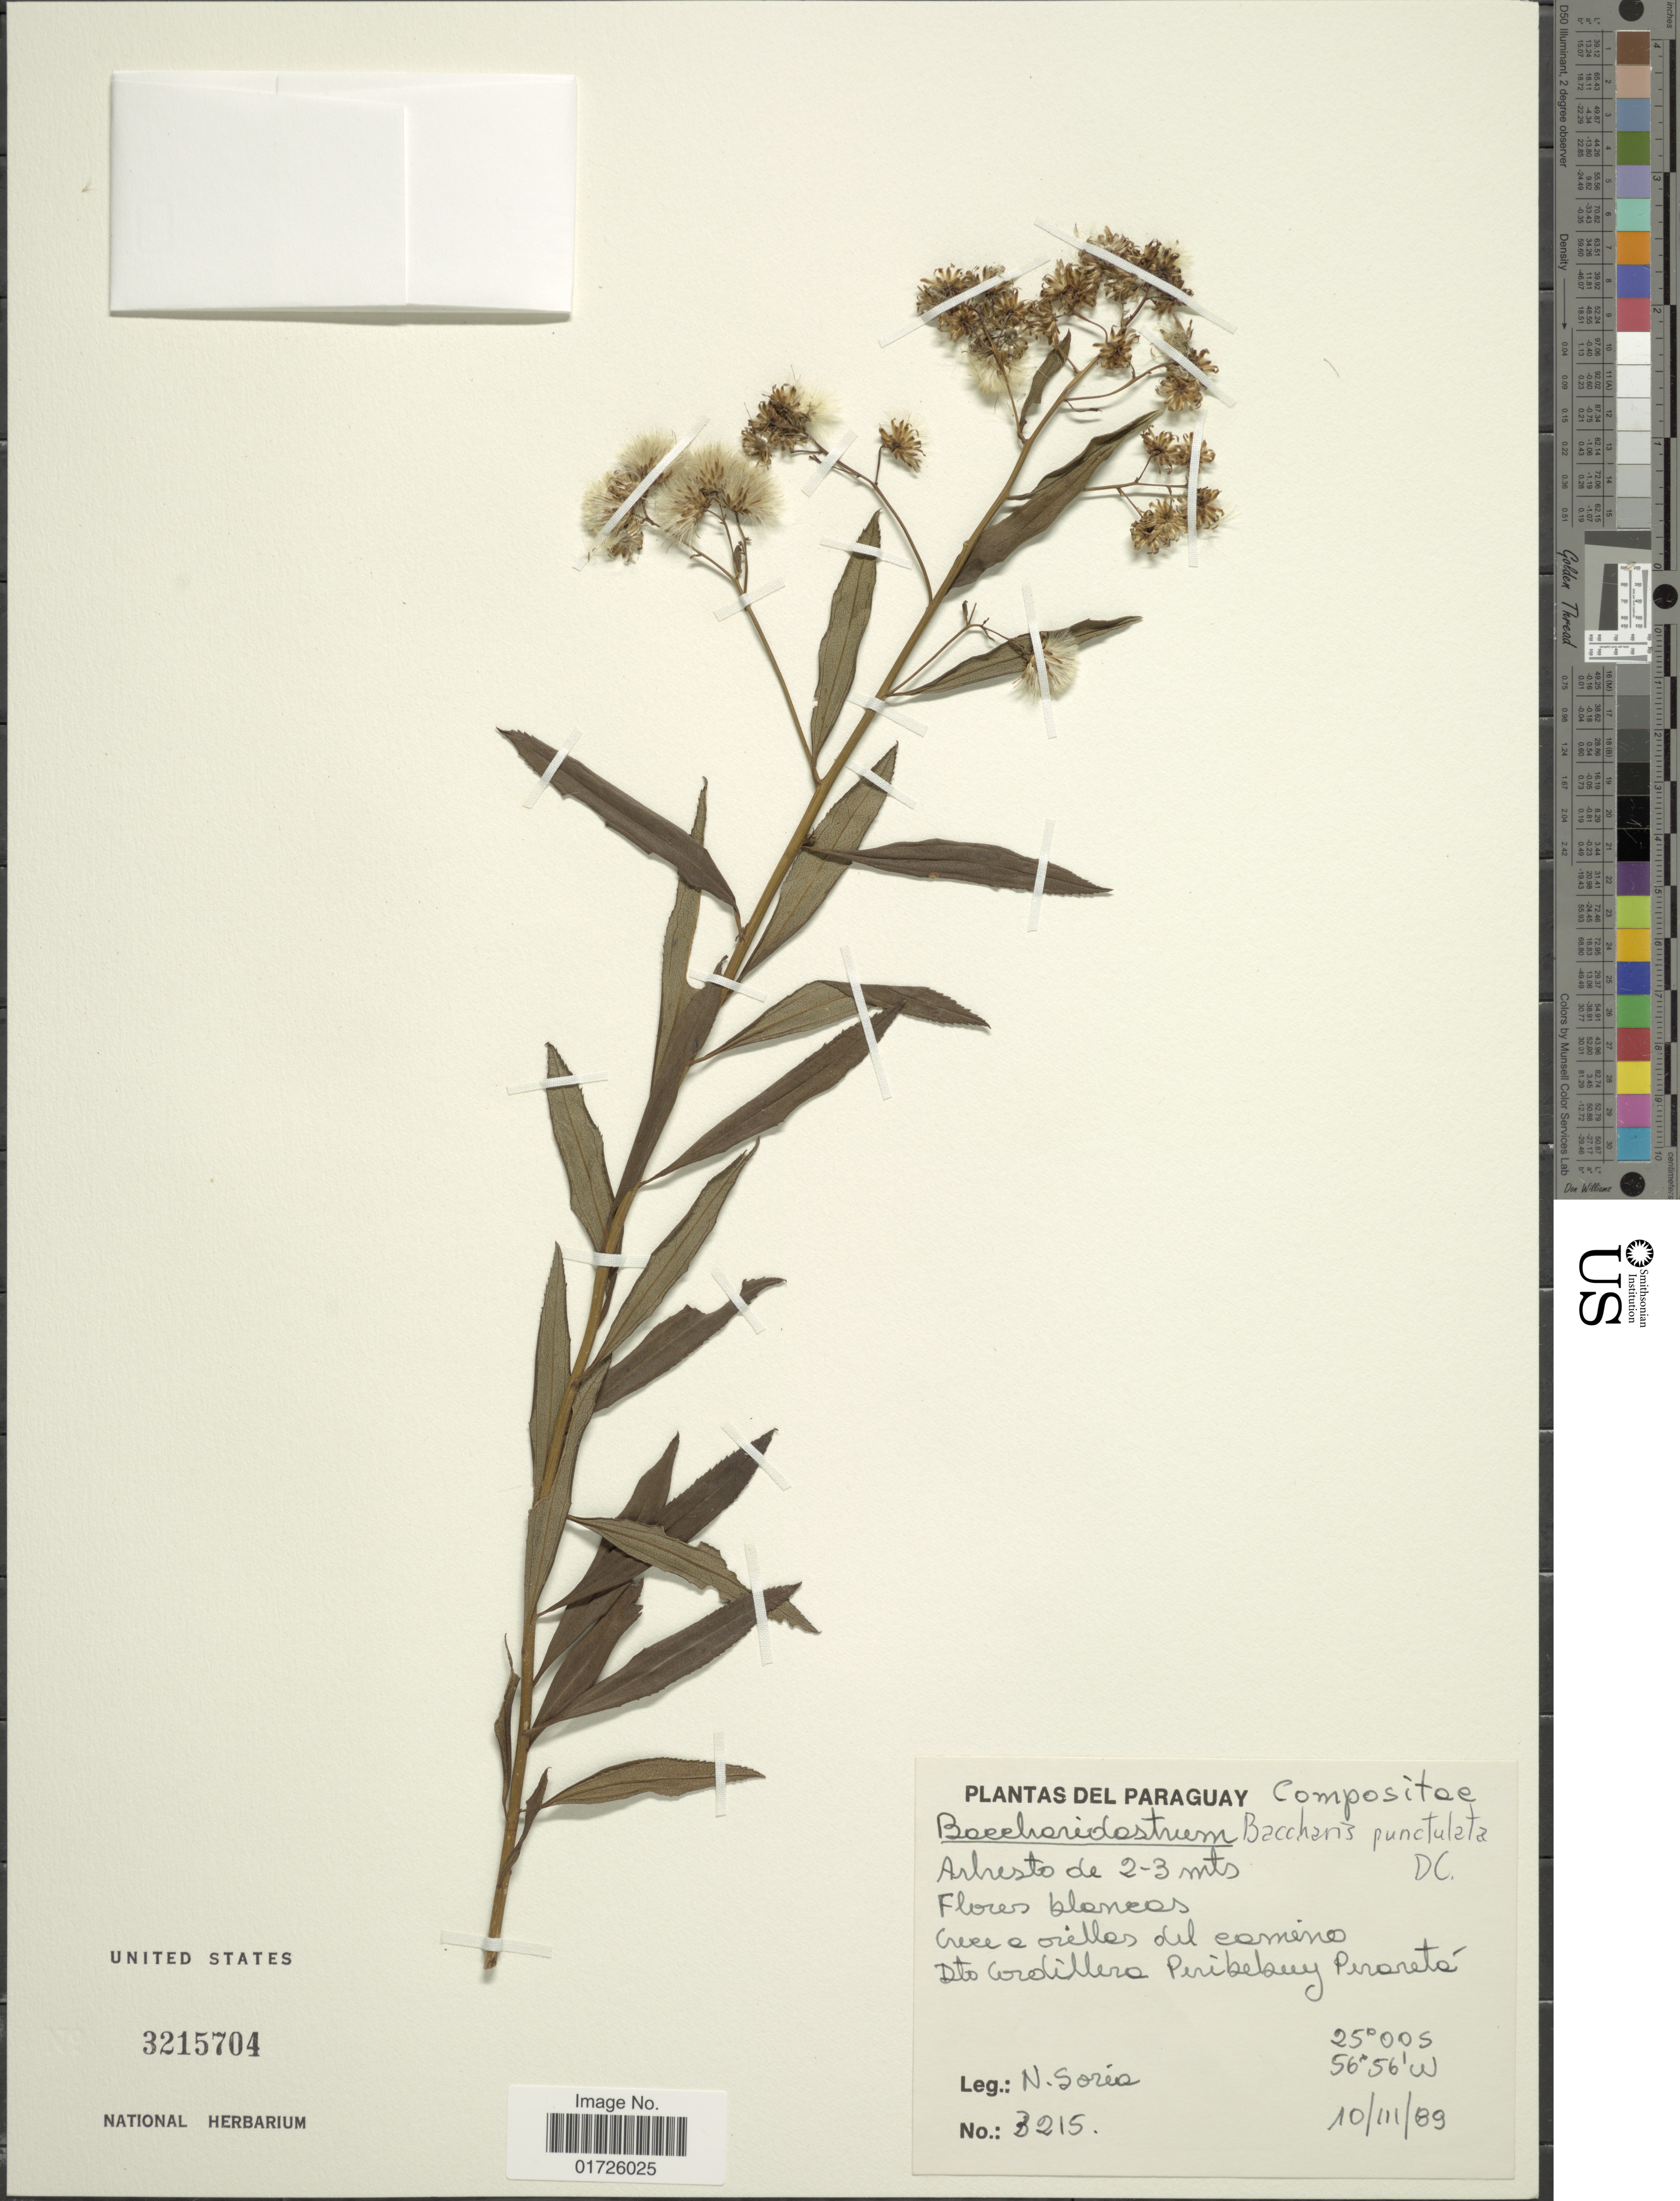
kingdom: Plantae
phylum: Tracheophyta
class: Magnoliopsida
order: Asterales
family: Asteraceae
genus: Baccharis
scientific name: Baccharis punctulata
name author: DC.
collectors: N. Soria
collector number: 3215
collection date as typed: Transcribed d/m/y: 10/3/89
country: Paraguay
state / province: Cordillera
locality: Dto Cordillera, Peribebuy Peroretá.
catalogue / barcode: US 3215704